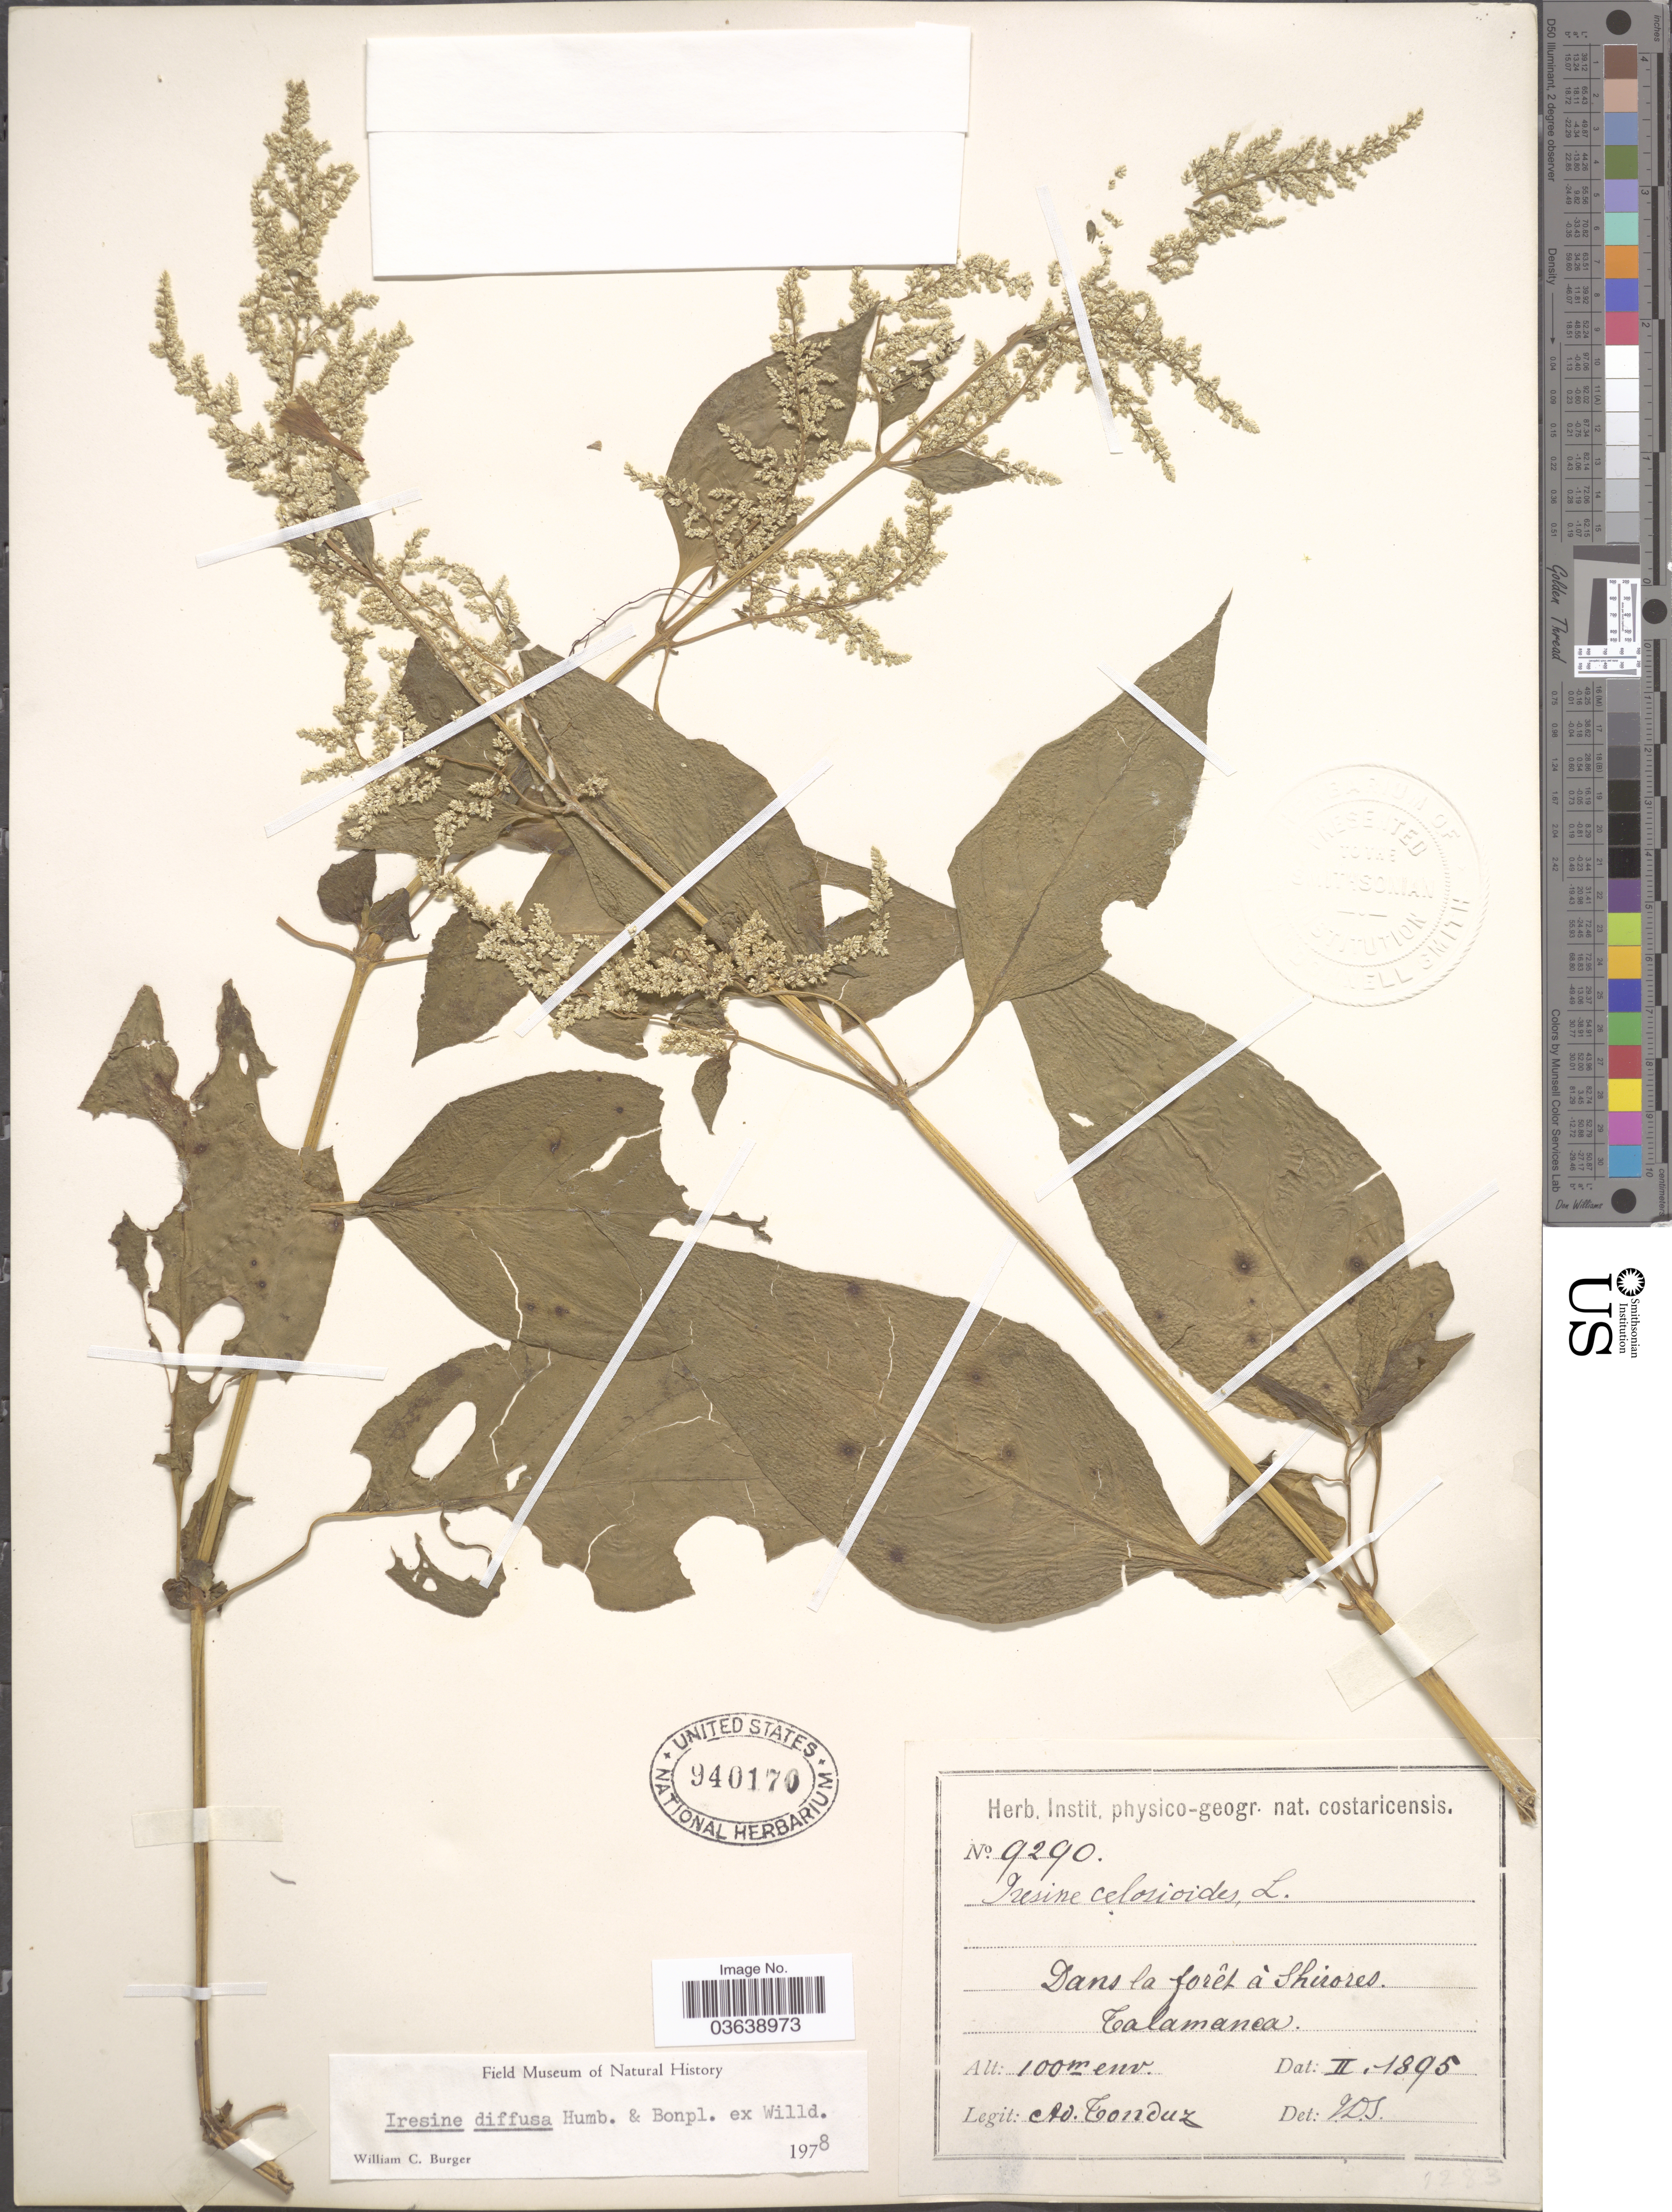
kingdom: Plantae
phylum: Tracheophyta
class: Magnoliopsida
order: Caryophyllales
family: Amaranthaceae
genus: Iresine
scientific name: Iresine celosia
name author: L.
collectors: A. Tonduz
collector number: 9290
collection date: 1895-02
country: Costa Rica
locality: Dans la forêt à Shirores. Talamanca.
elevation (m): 100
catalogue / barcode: US 940170